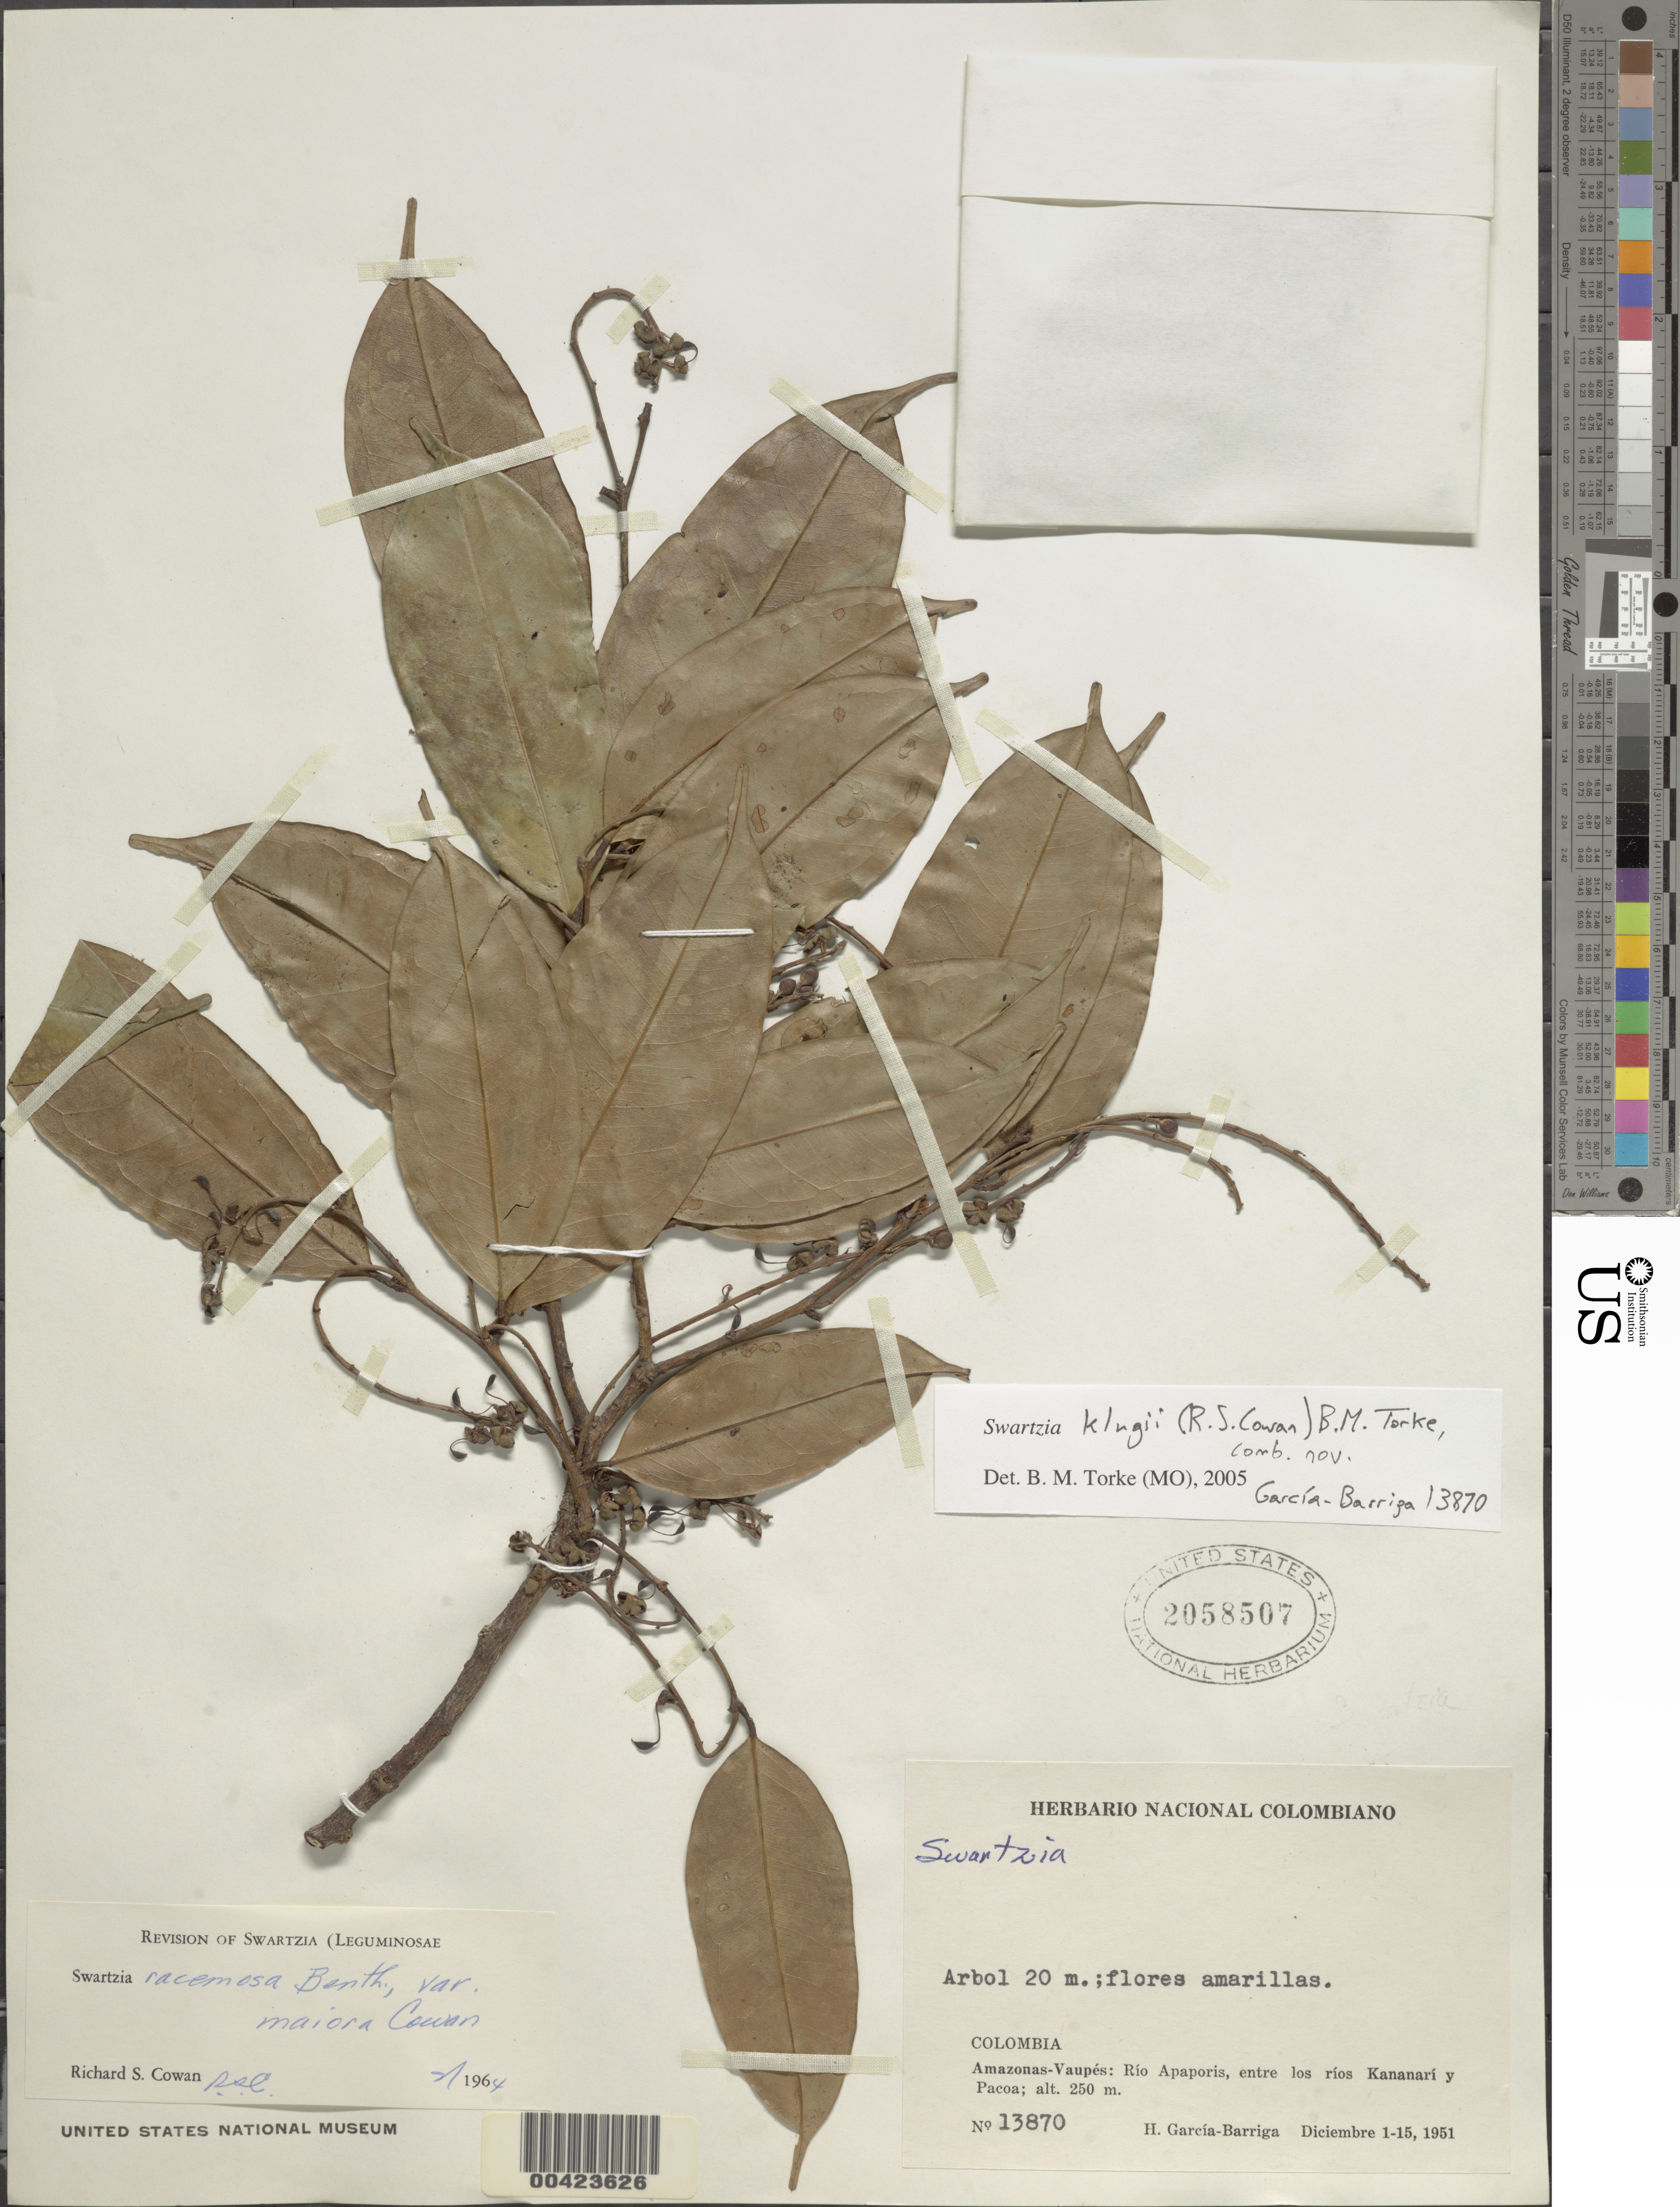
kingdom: Plantae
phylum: Tracheophyta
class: Magnoliopsida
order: Fabales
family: Fabaceae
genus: Swartzia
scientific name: Swartzia klugii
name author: (R.S. Cowan) Torke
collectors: H. García Barriga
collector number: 13870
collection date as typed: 01 Dec 1951 to 15 Dec 1951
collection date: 1951-12-01/1951-12-15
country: Colombia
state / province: Amazônas / Vaupés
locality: Between Rios Kananari, Pacoa and Apaporis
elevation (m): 250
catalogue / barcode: US 2058507